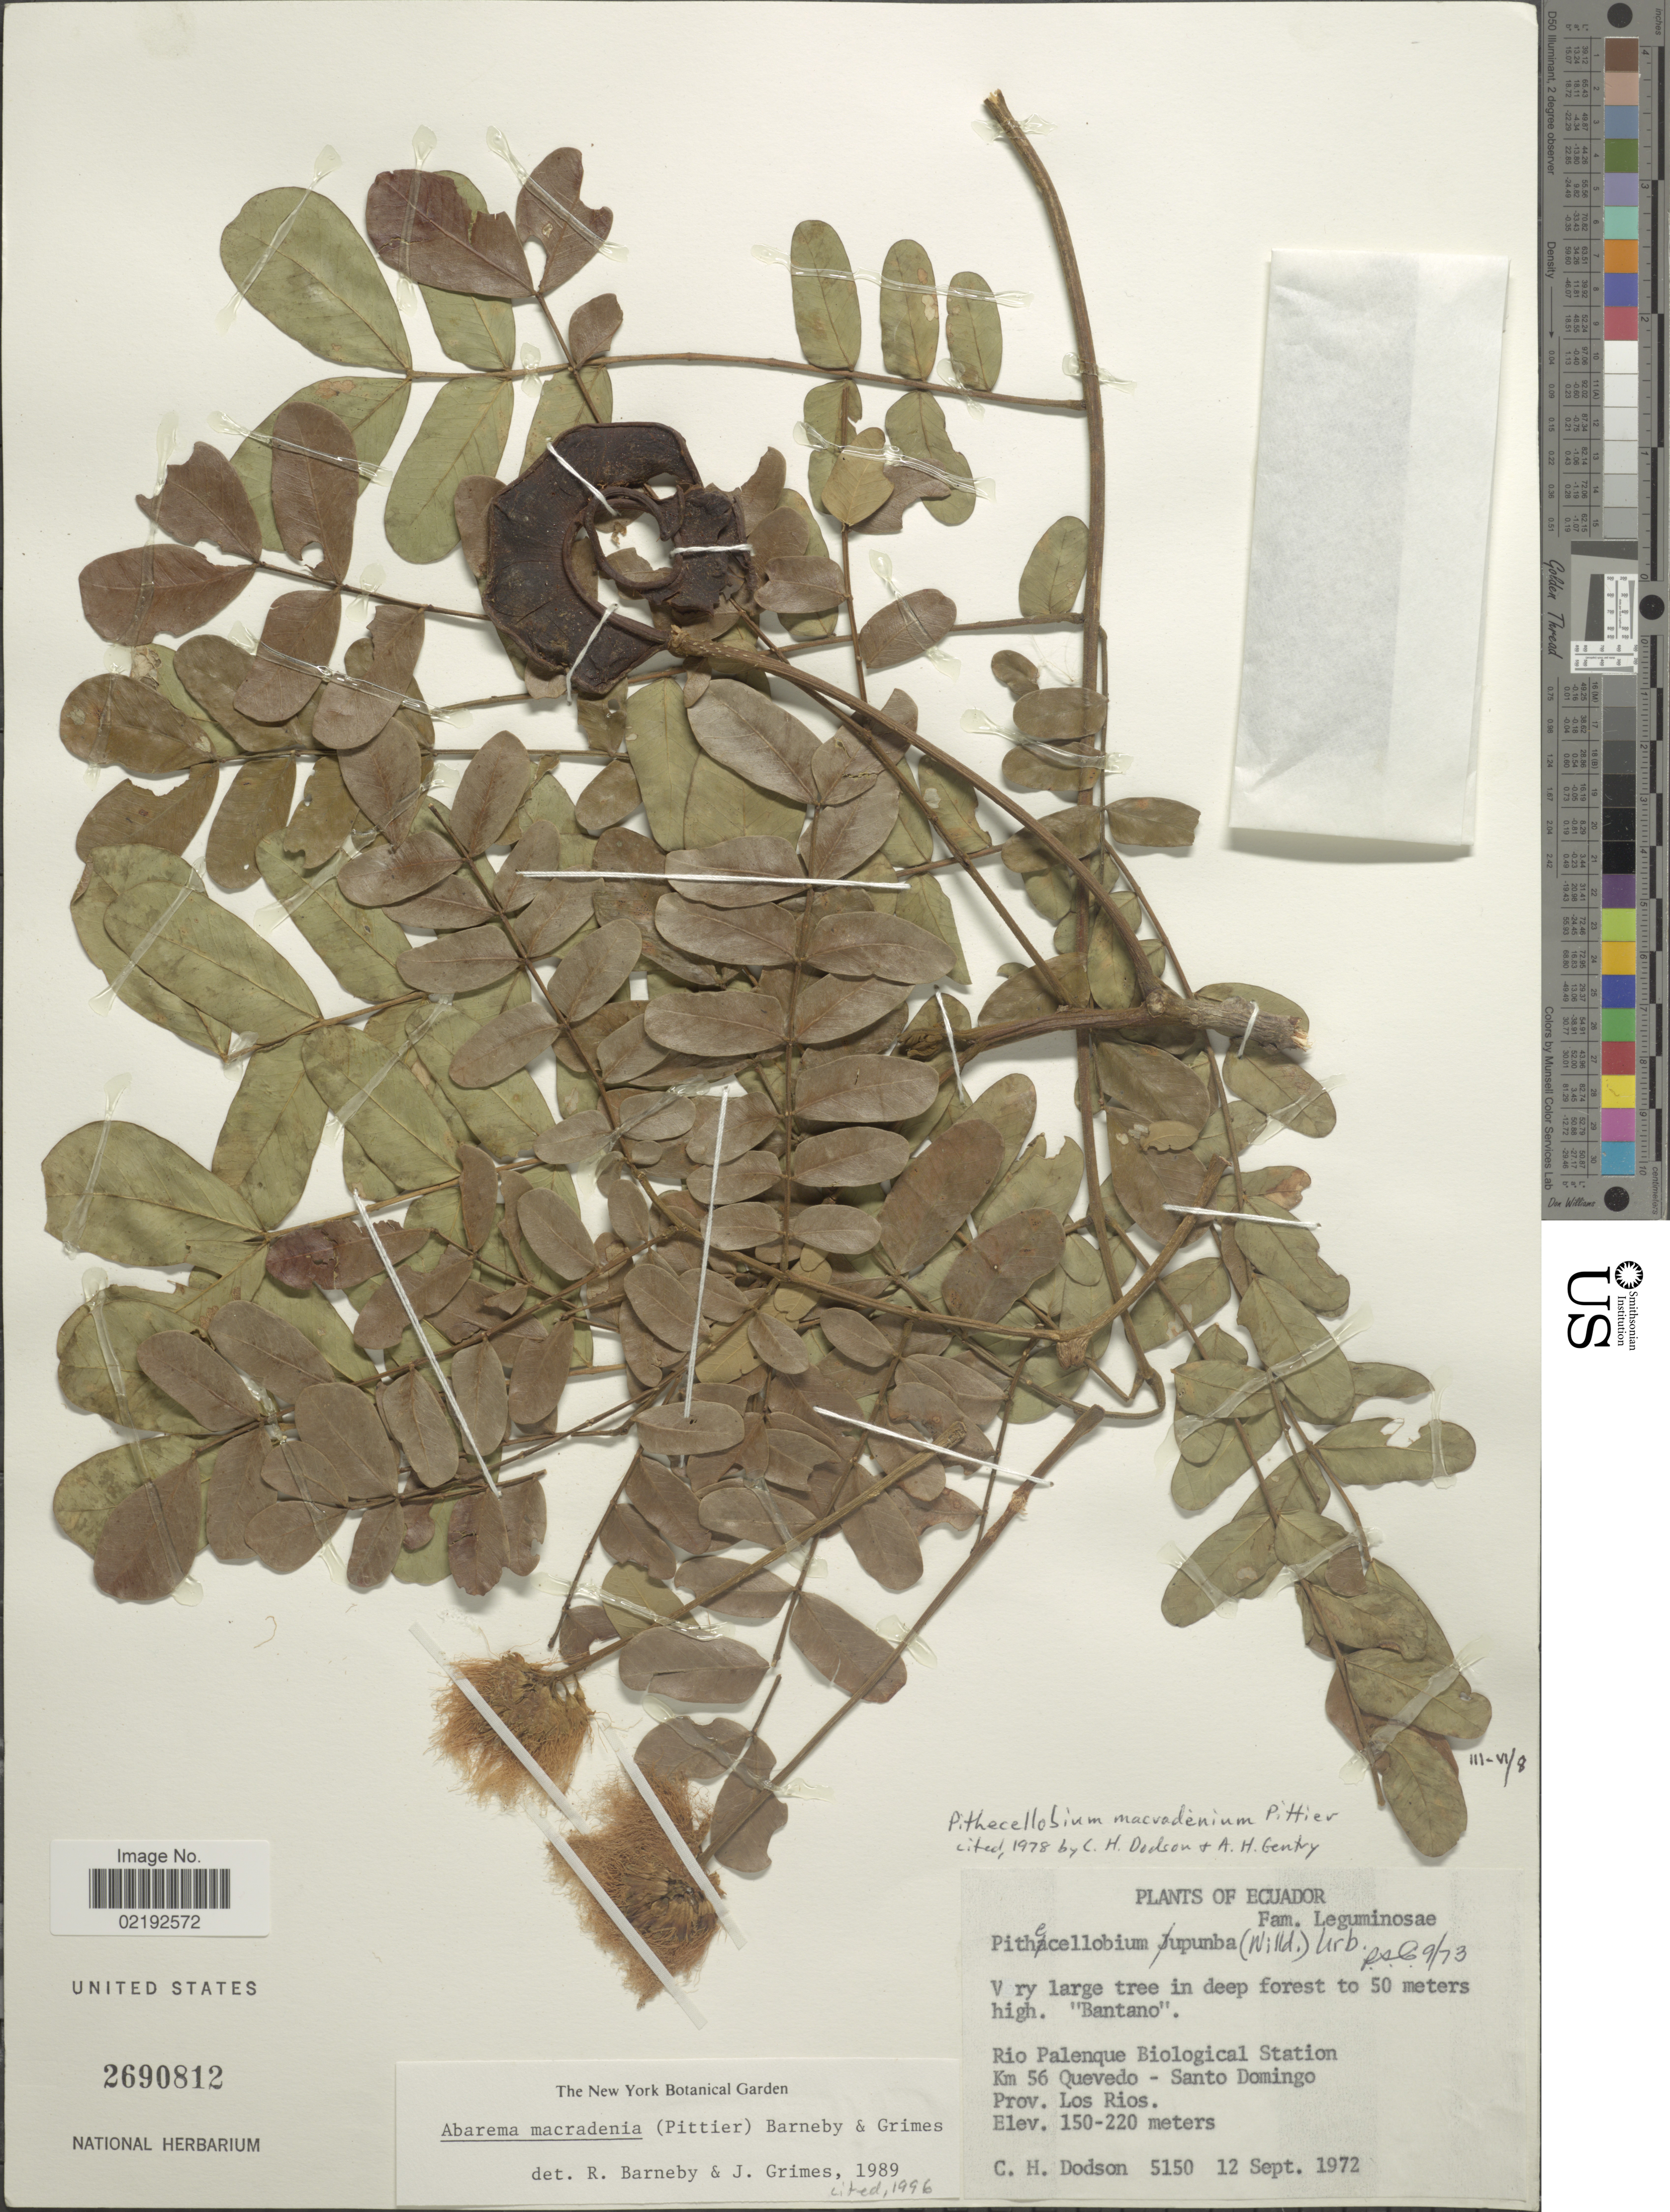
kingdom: Plantae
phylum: Tracheophyta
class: Magnoliopsida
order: Fabales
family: Fabaceae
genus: Abarema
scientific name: Abarema macradenia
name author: (Pittier) Barneby & J.W. Grimes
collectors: C. H. Dodson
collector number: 5150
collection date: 1972-09-12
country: Ecuador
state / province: Los Ríos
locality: Rio Palenque Biological Station, km 56 Quevedo-Santo Domingo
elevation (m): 150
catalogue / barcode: US 2690812